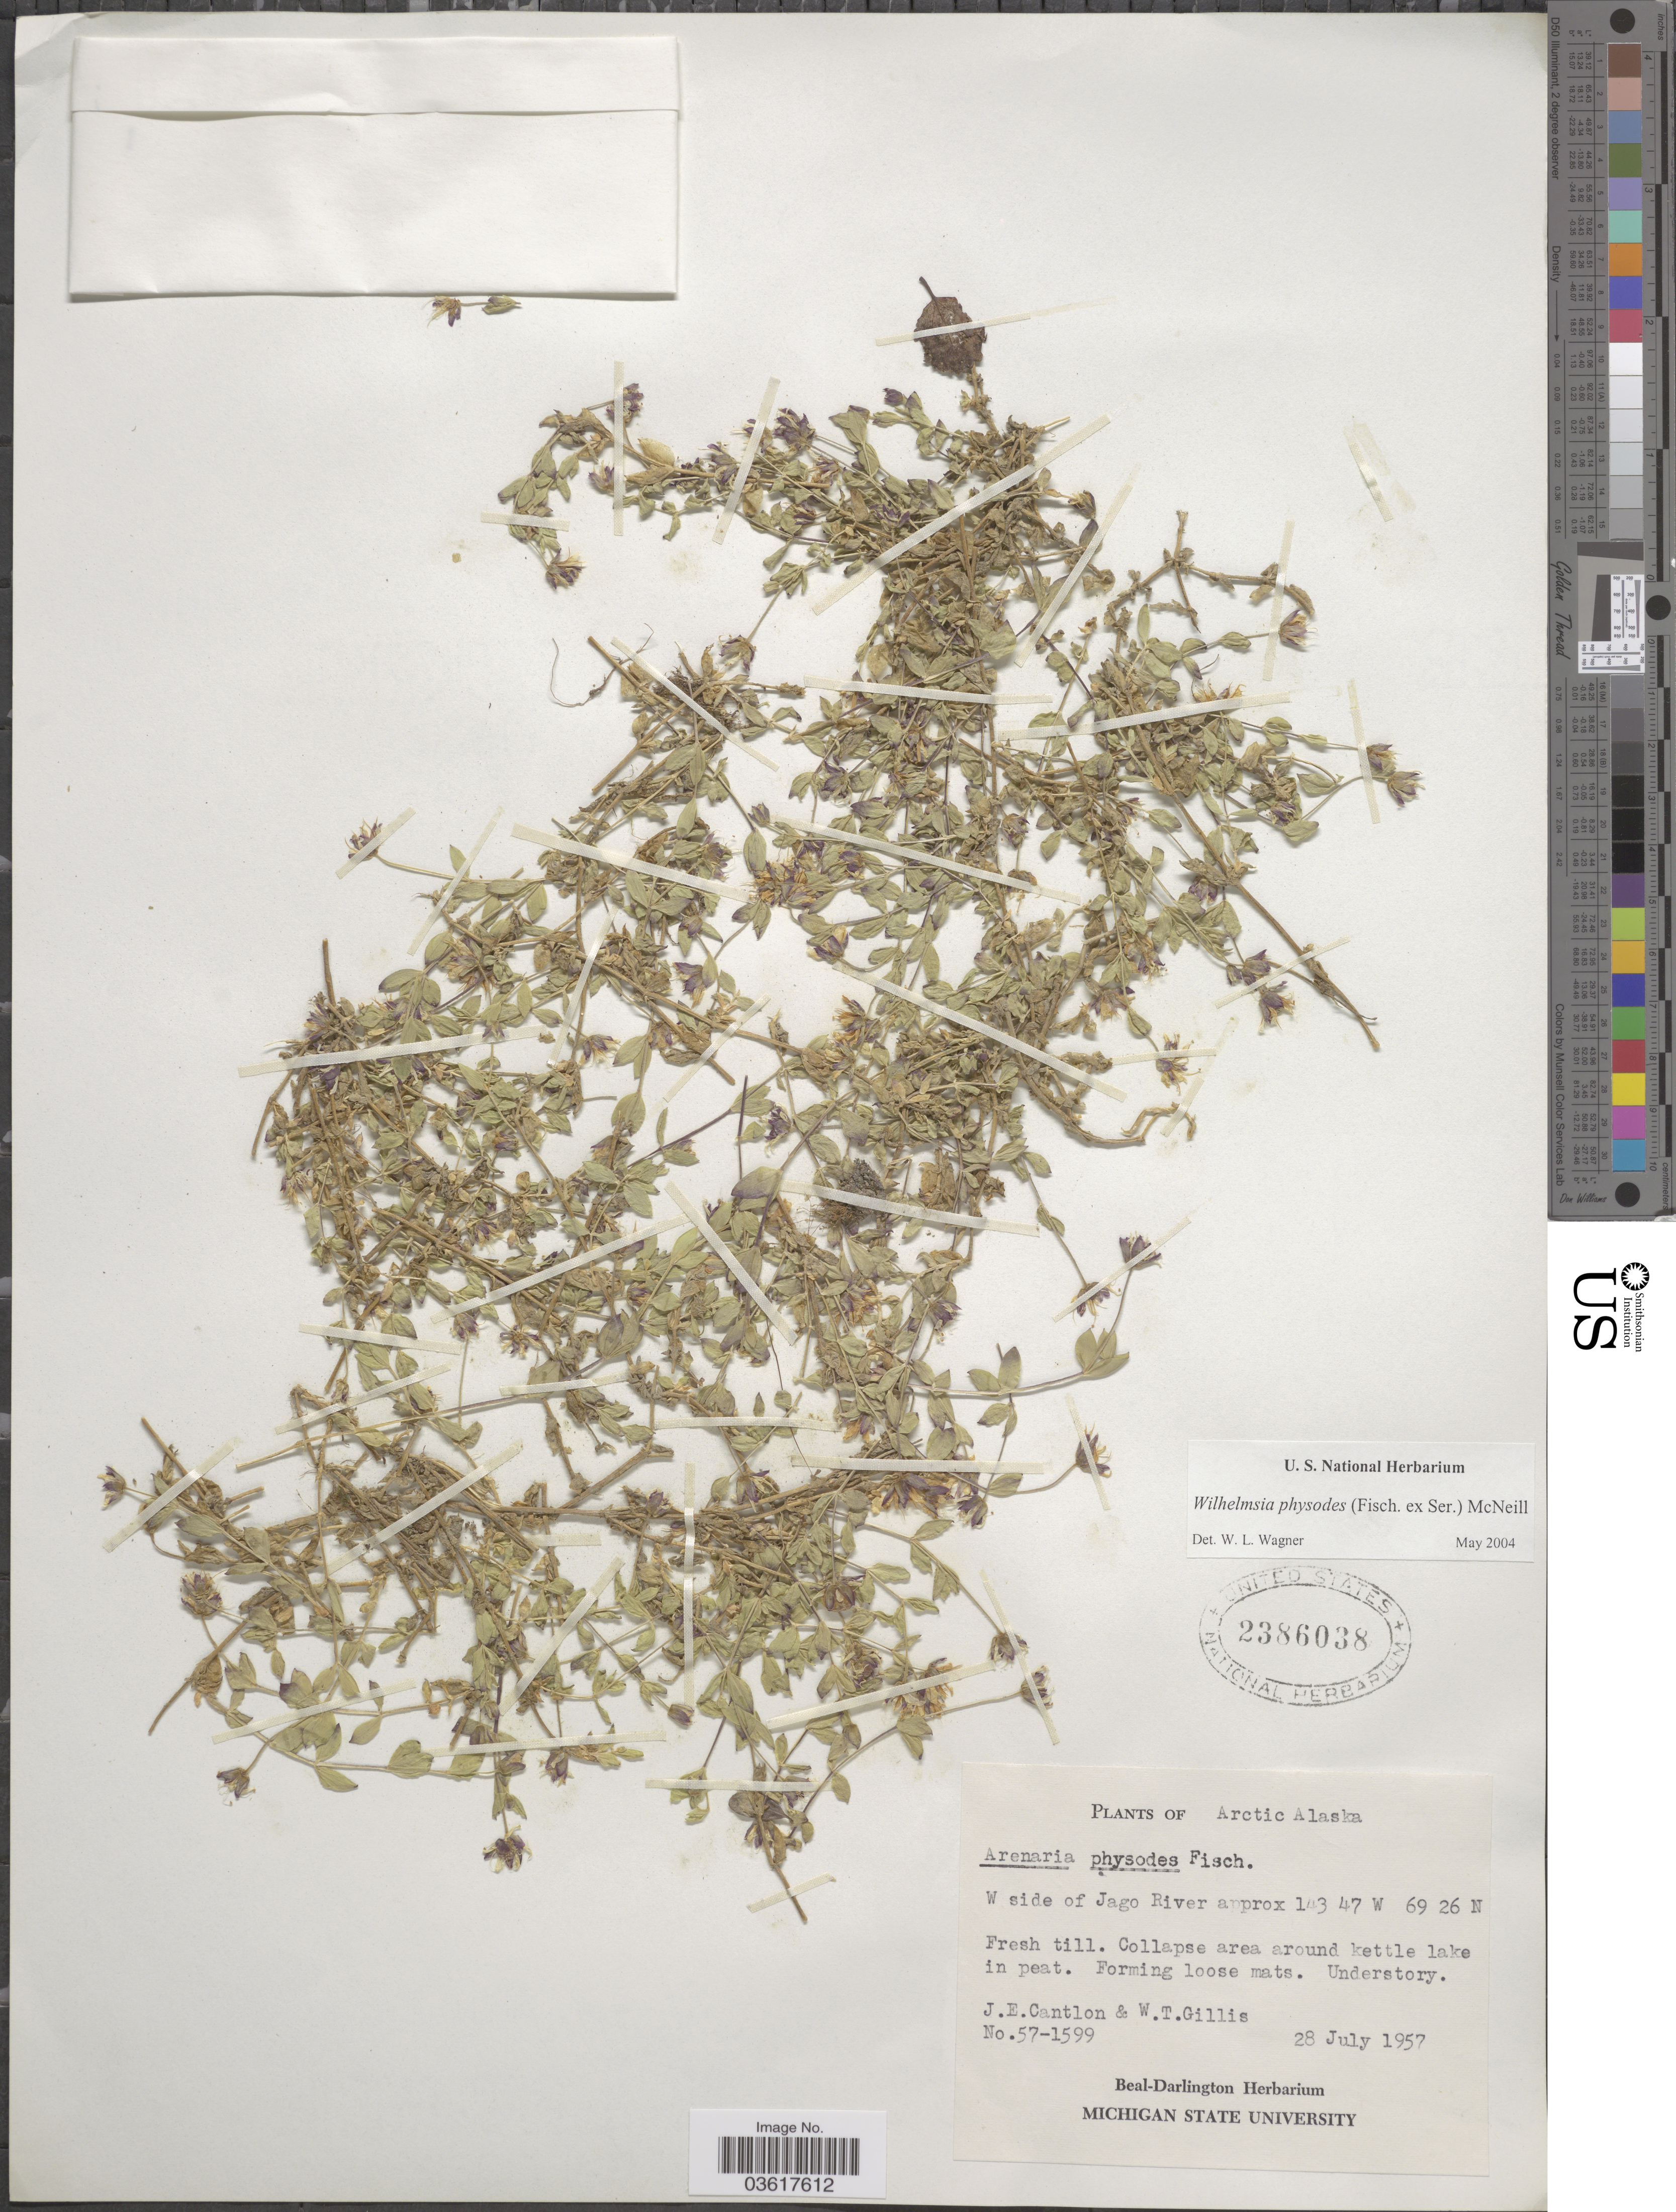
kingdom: Plantae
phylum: Tracheophyta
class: Magnoliopsida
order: Caryophyllales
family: Caryophyllaceae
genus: Wilhelmsia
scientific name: Wilhelmsia sp.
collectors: J. Cantlon & W. T. Gillis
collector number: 57-1599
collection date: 1957-07-28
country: United States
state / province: Alaska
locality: Arctic Alaska. W side of Jago River.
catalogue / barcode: US 2386038